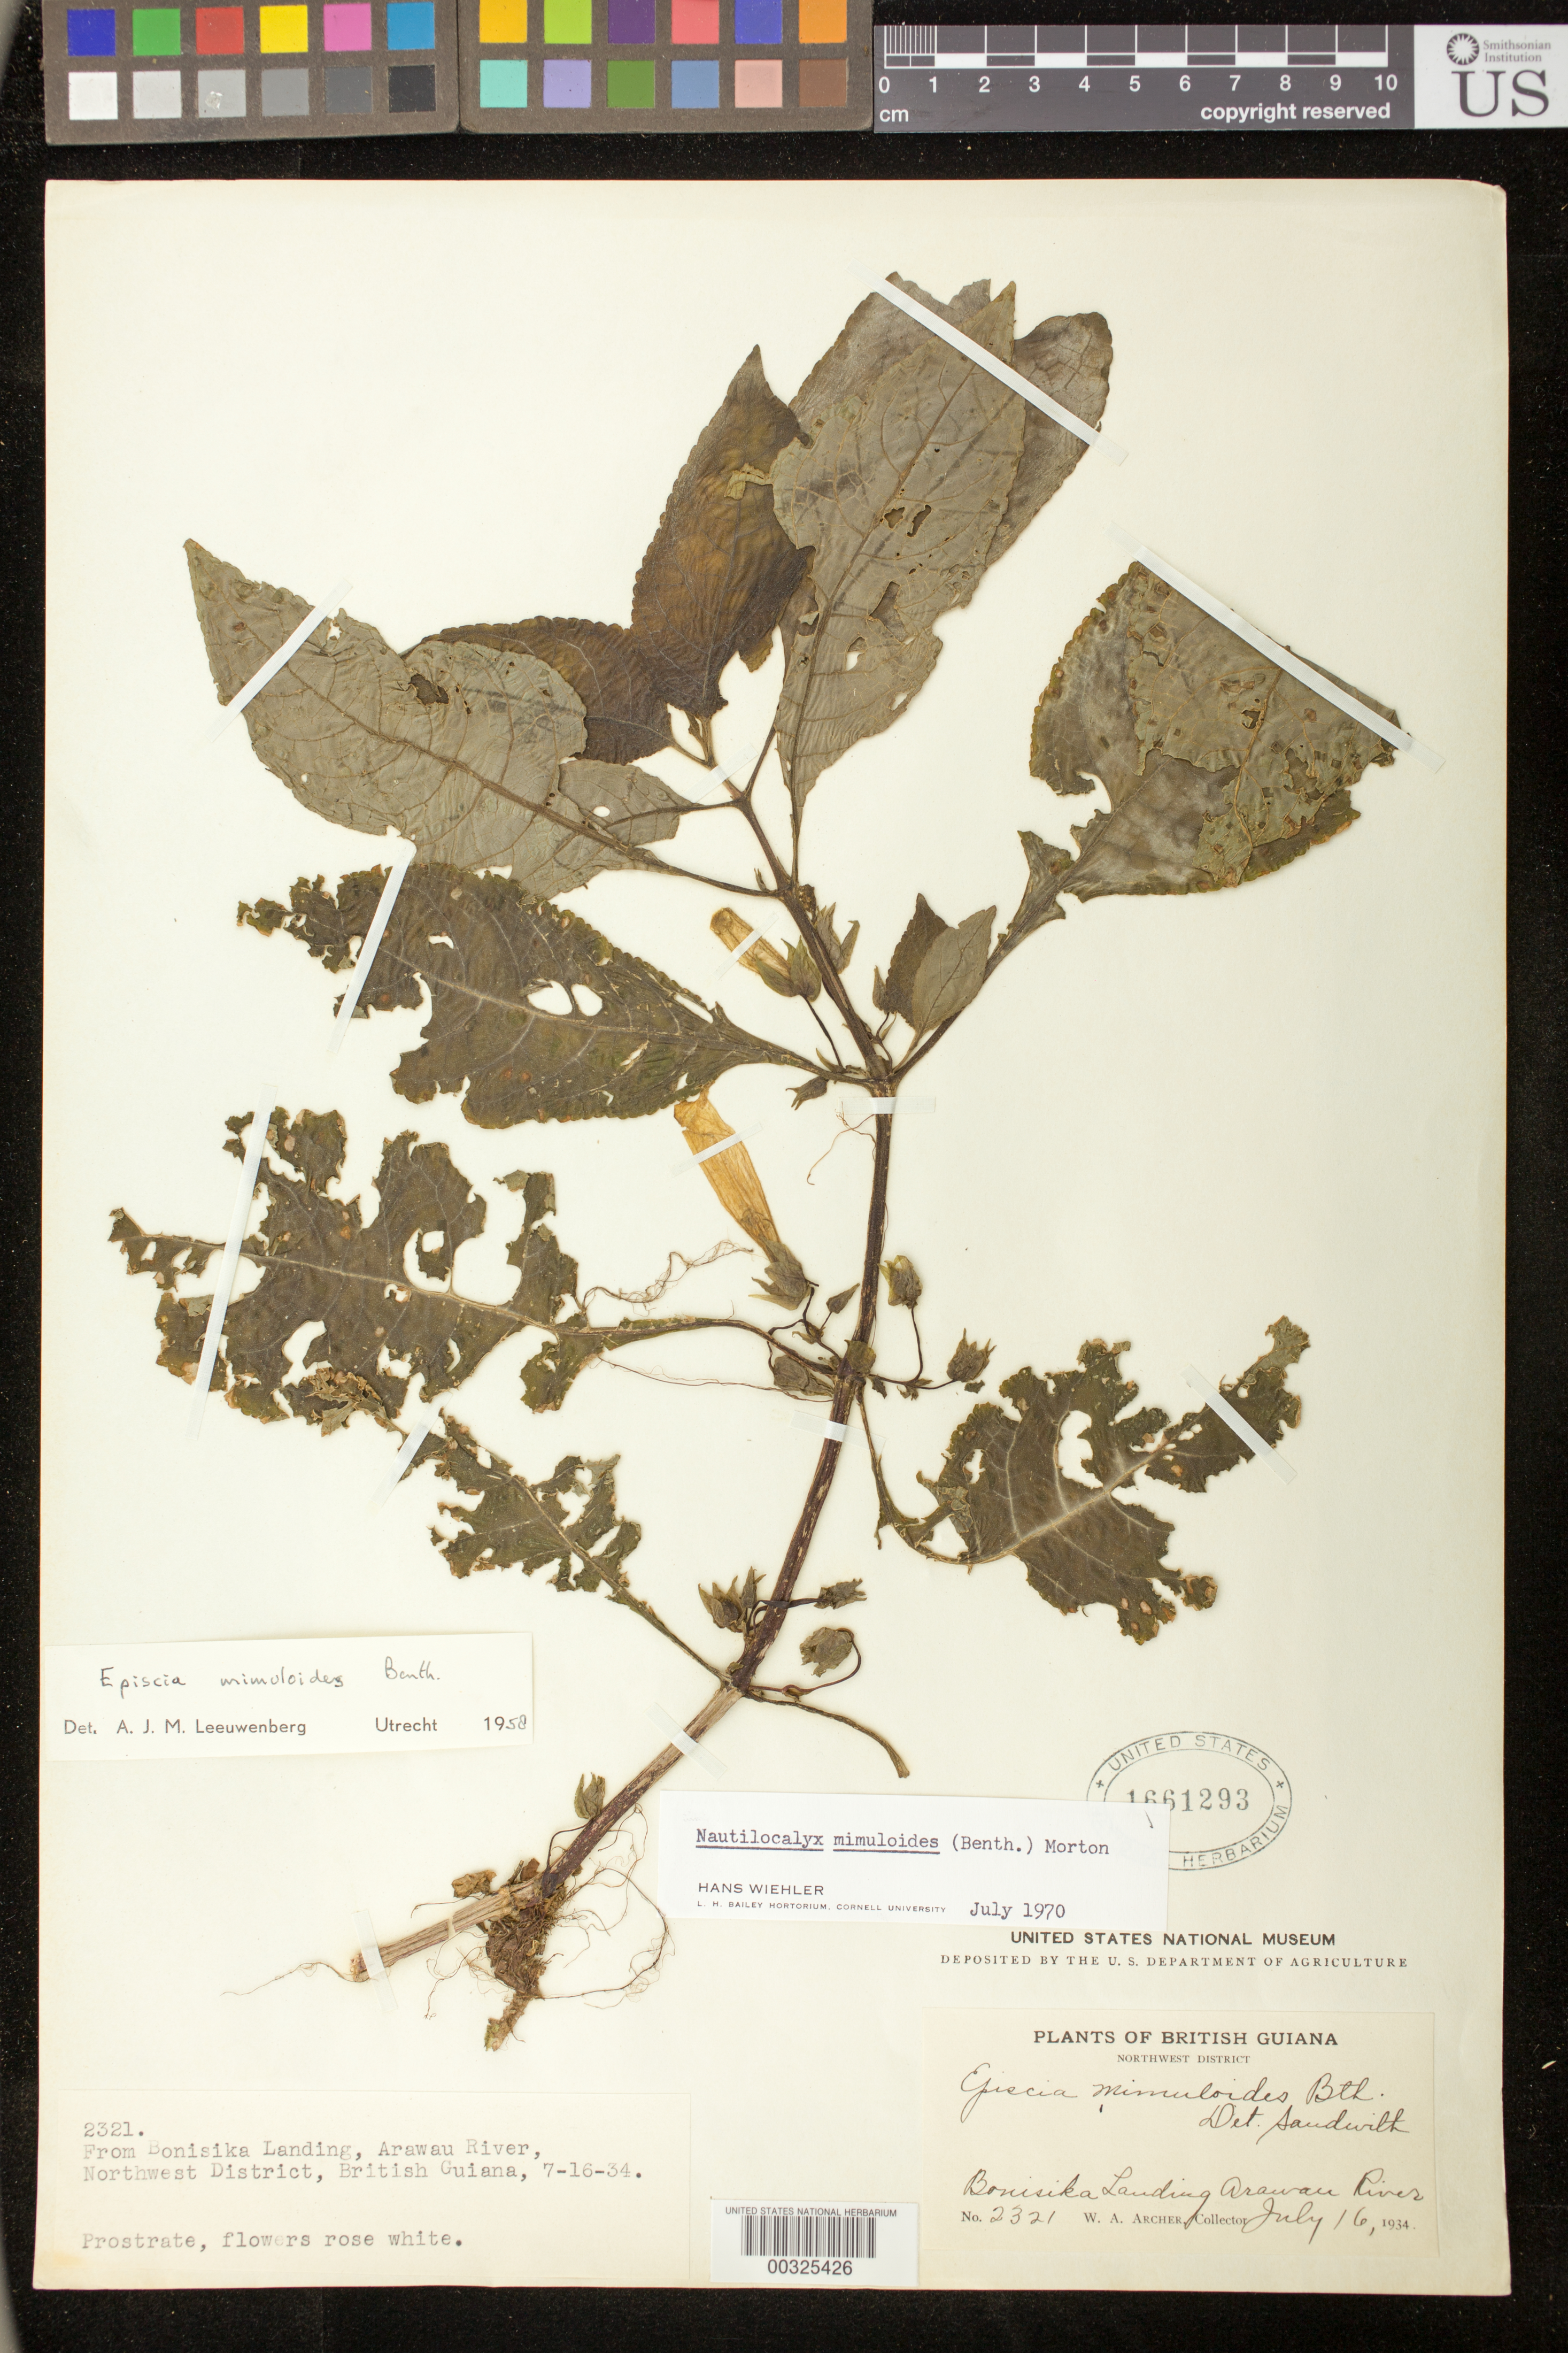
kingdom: Plantae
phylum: Tracheophyta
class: Magnoliopsida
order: Lamiales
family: Gesneriaceae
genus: Nautilocalyx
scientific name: Nautilocalyx mimuloides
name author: (Benth.) C.V. Morton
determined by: Skog, Laurence E.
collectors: A. W. Archer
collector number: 2321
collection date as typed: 16 Jul 1934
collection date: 1934-07-16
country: Guyana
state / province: Barima-Waini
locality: Northwest District, Bonisika Landing, Arawau River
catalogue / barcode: US 1661293